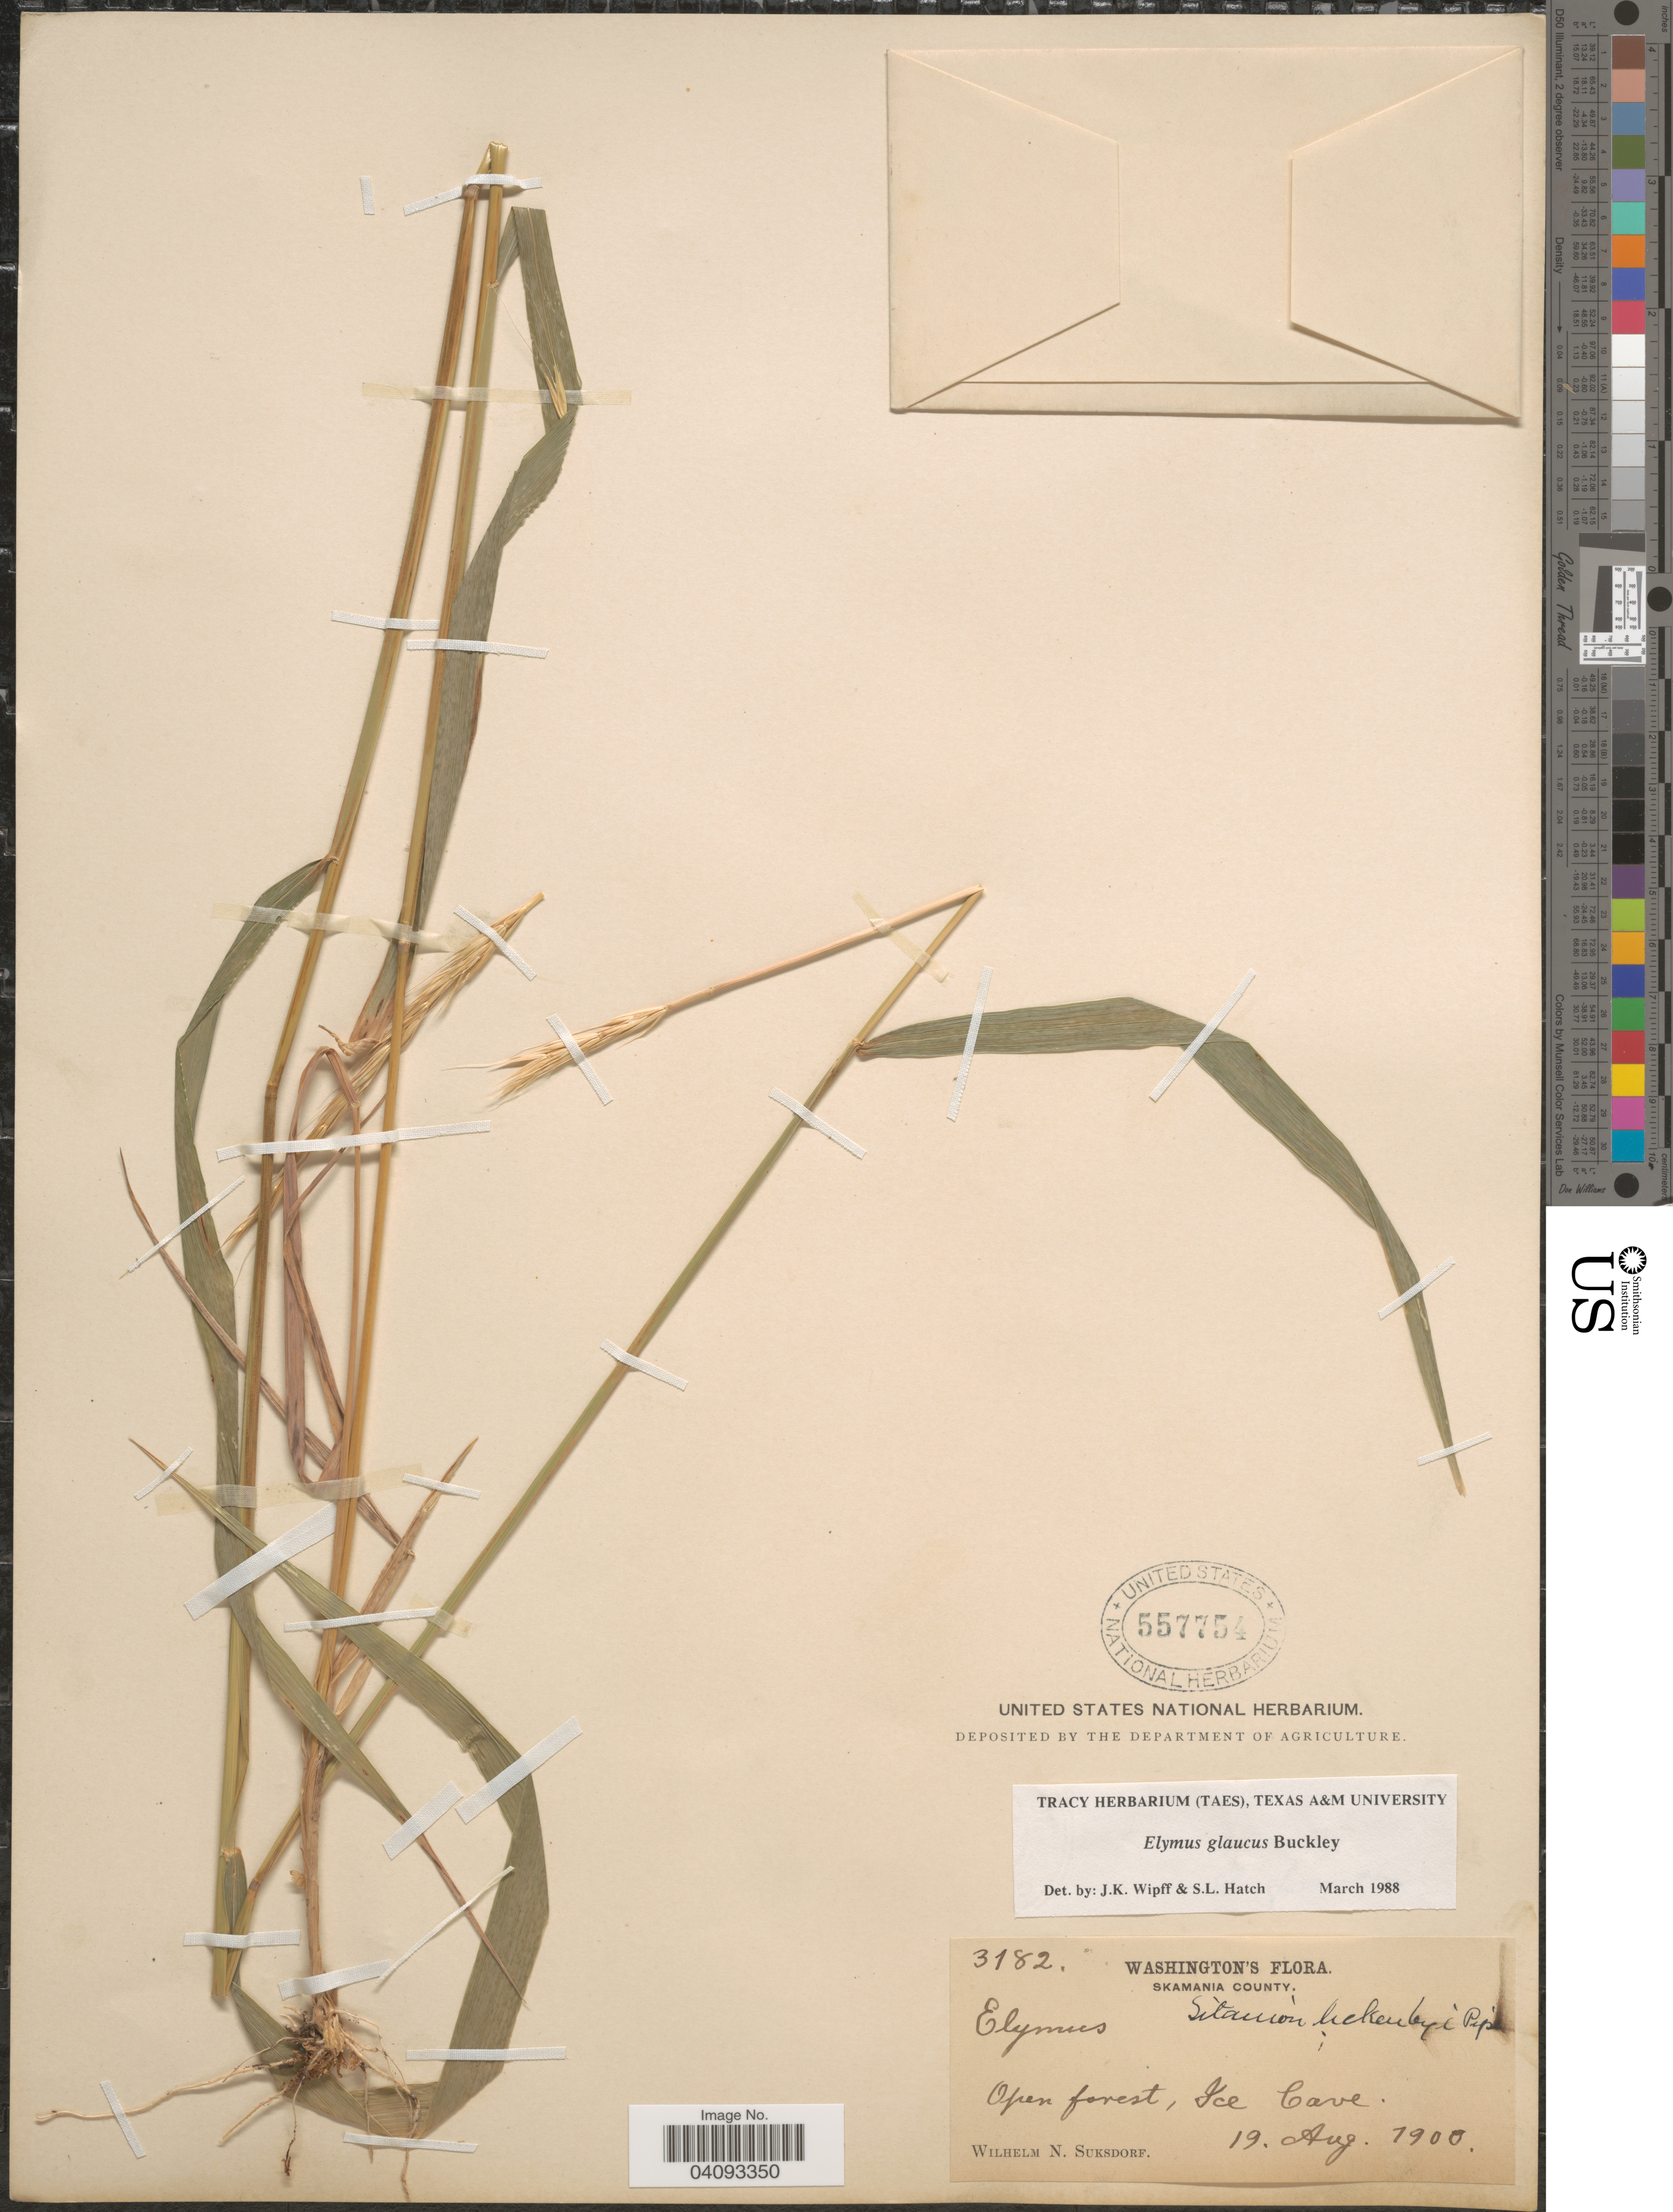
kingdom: Plantae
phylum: Tracheophyta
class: Liliopsida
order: Poales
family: Poaceae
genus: Elymus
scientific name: Elymus glaucus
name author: Buckley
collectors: W. N. Suksdorf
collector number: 3182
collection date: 1900-08-19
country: United States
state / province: Washington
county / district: Skamania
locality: Skamania County. Open forest, Ice Cave.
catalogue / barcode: US 557754